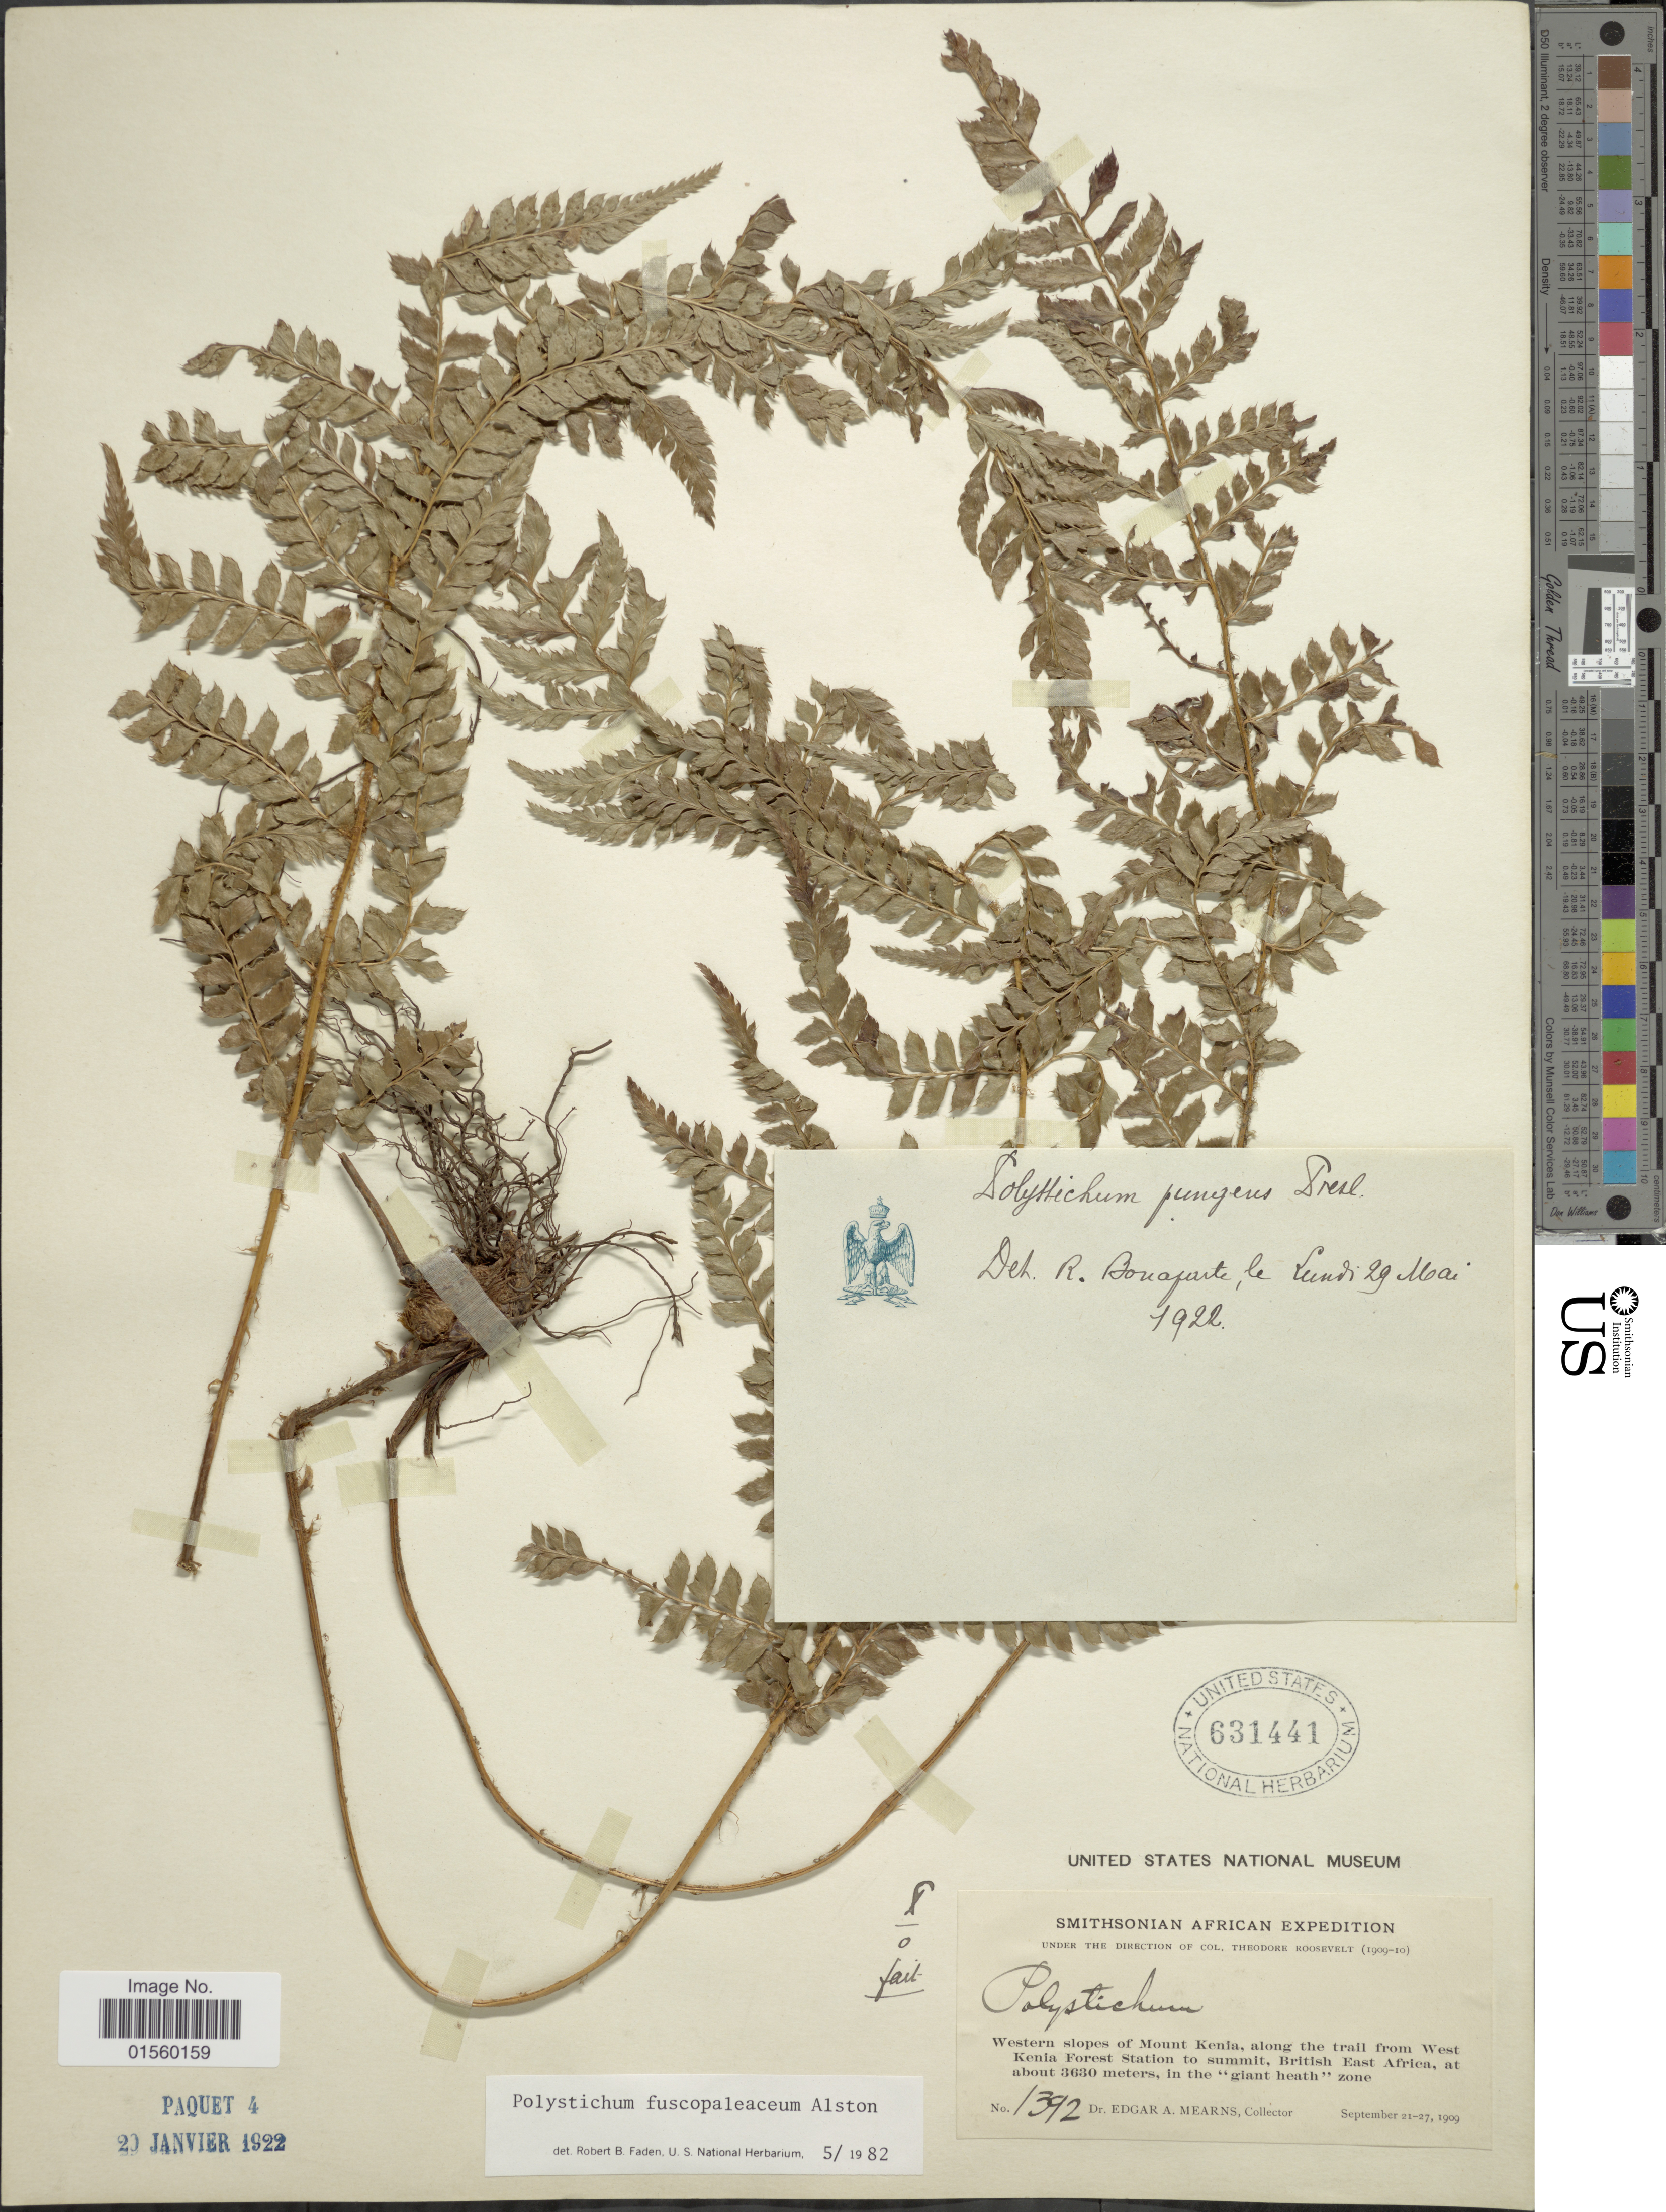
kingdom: Plantae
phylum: Tracheophyta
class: Polypodiopsida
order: Polypodiales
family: Dryopteridaceae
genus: Polystichum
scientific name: Polystichum fuscopaleaceum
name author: Alston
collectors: E. A. Mearns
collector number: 1392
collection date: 1909-09-21/1909-09-27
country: Kenya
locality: Western slopes of Mount Kenia, along the trail from West Kenia Forest Station to summit, British East African, in the "giant heath" zone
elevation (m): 3630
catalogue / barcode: US 631441